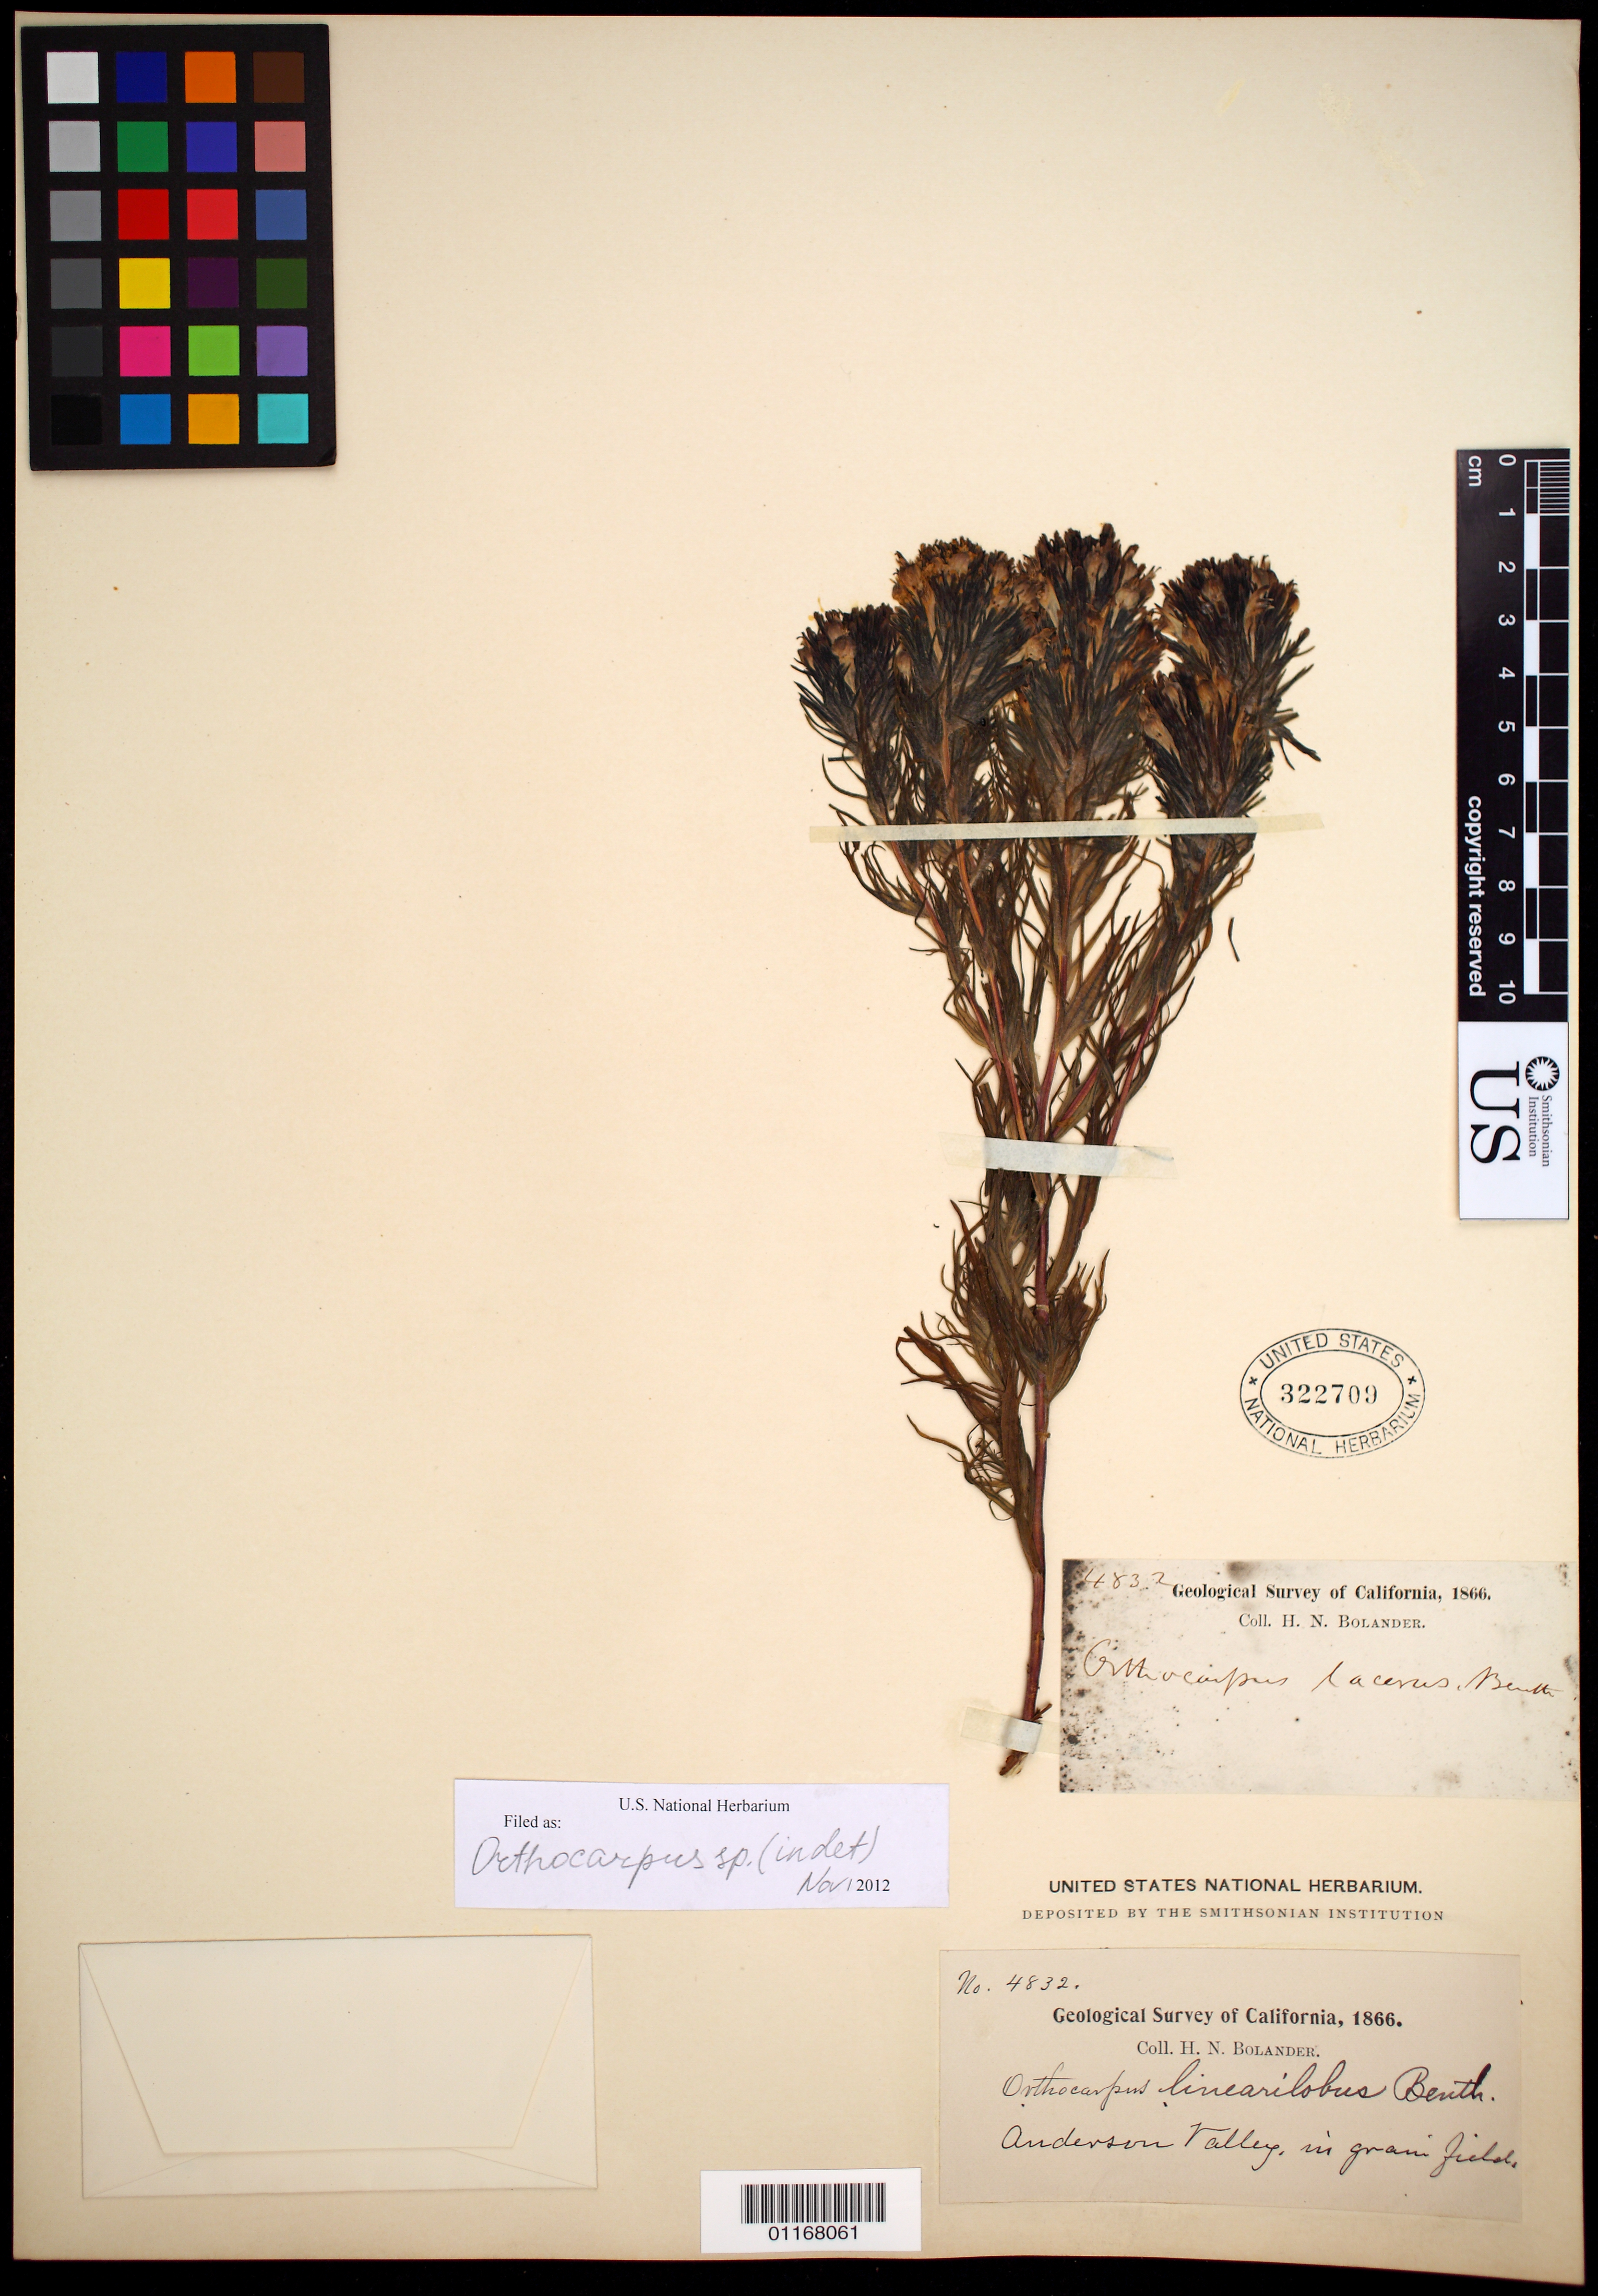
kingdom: Plantae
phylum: Tracheophyta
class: Magnoliopsida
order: Lamiales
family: Orobanchaceae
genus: Orthocarpus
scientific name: Orthocarpus sp.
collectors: H. Bolander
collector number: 4832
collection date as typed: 1866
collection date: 1866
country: United States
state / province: California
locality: Anderson Valley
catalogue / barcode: US 322709